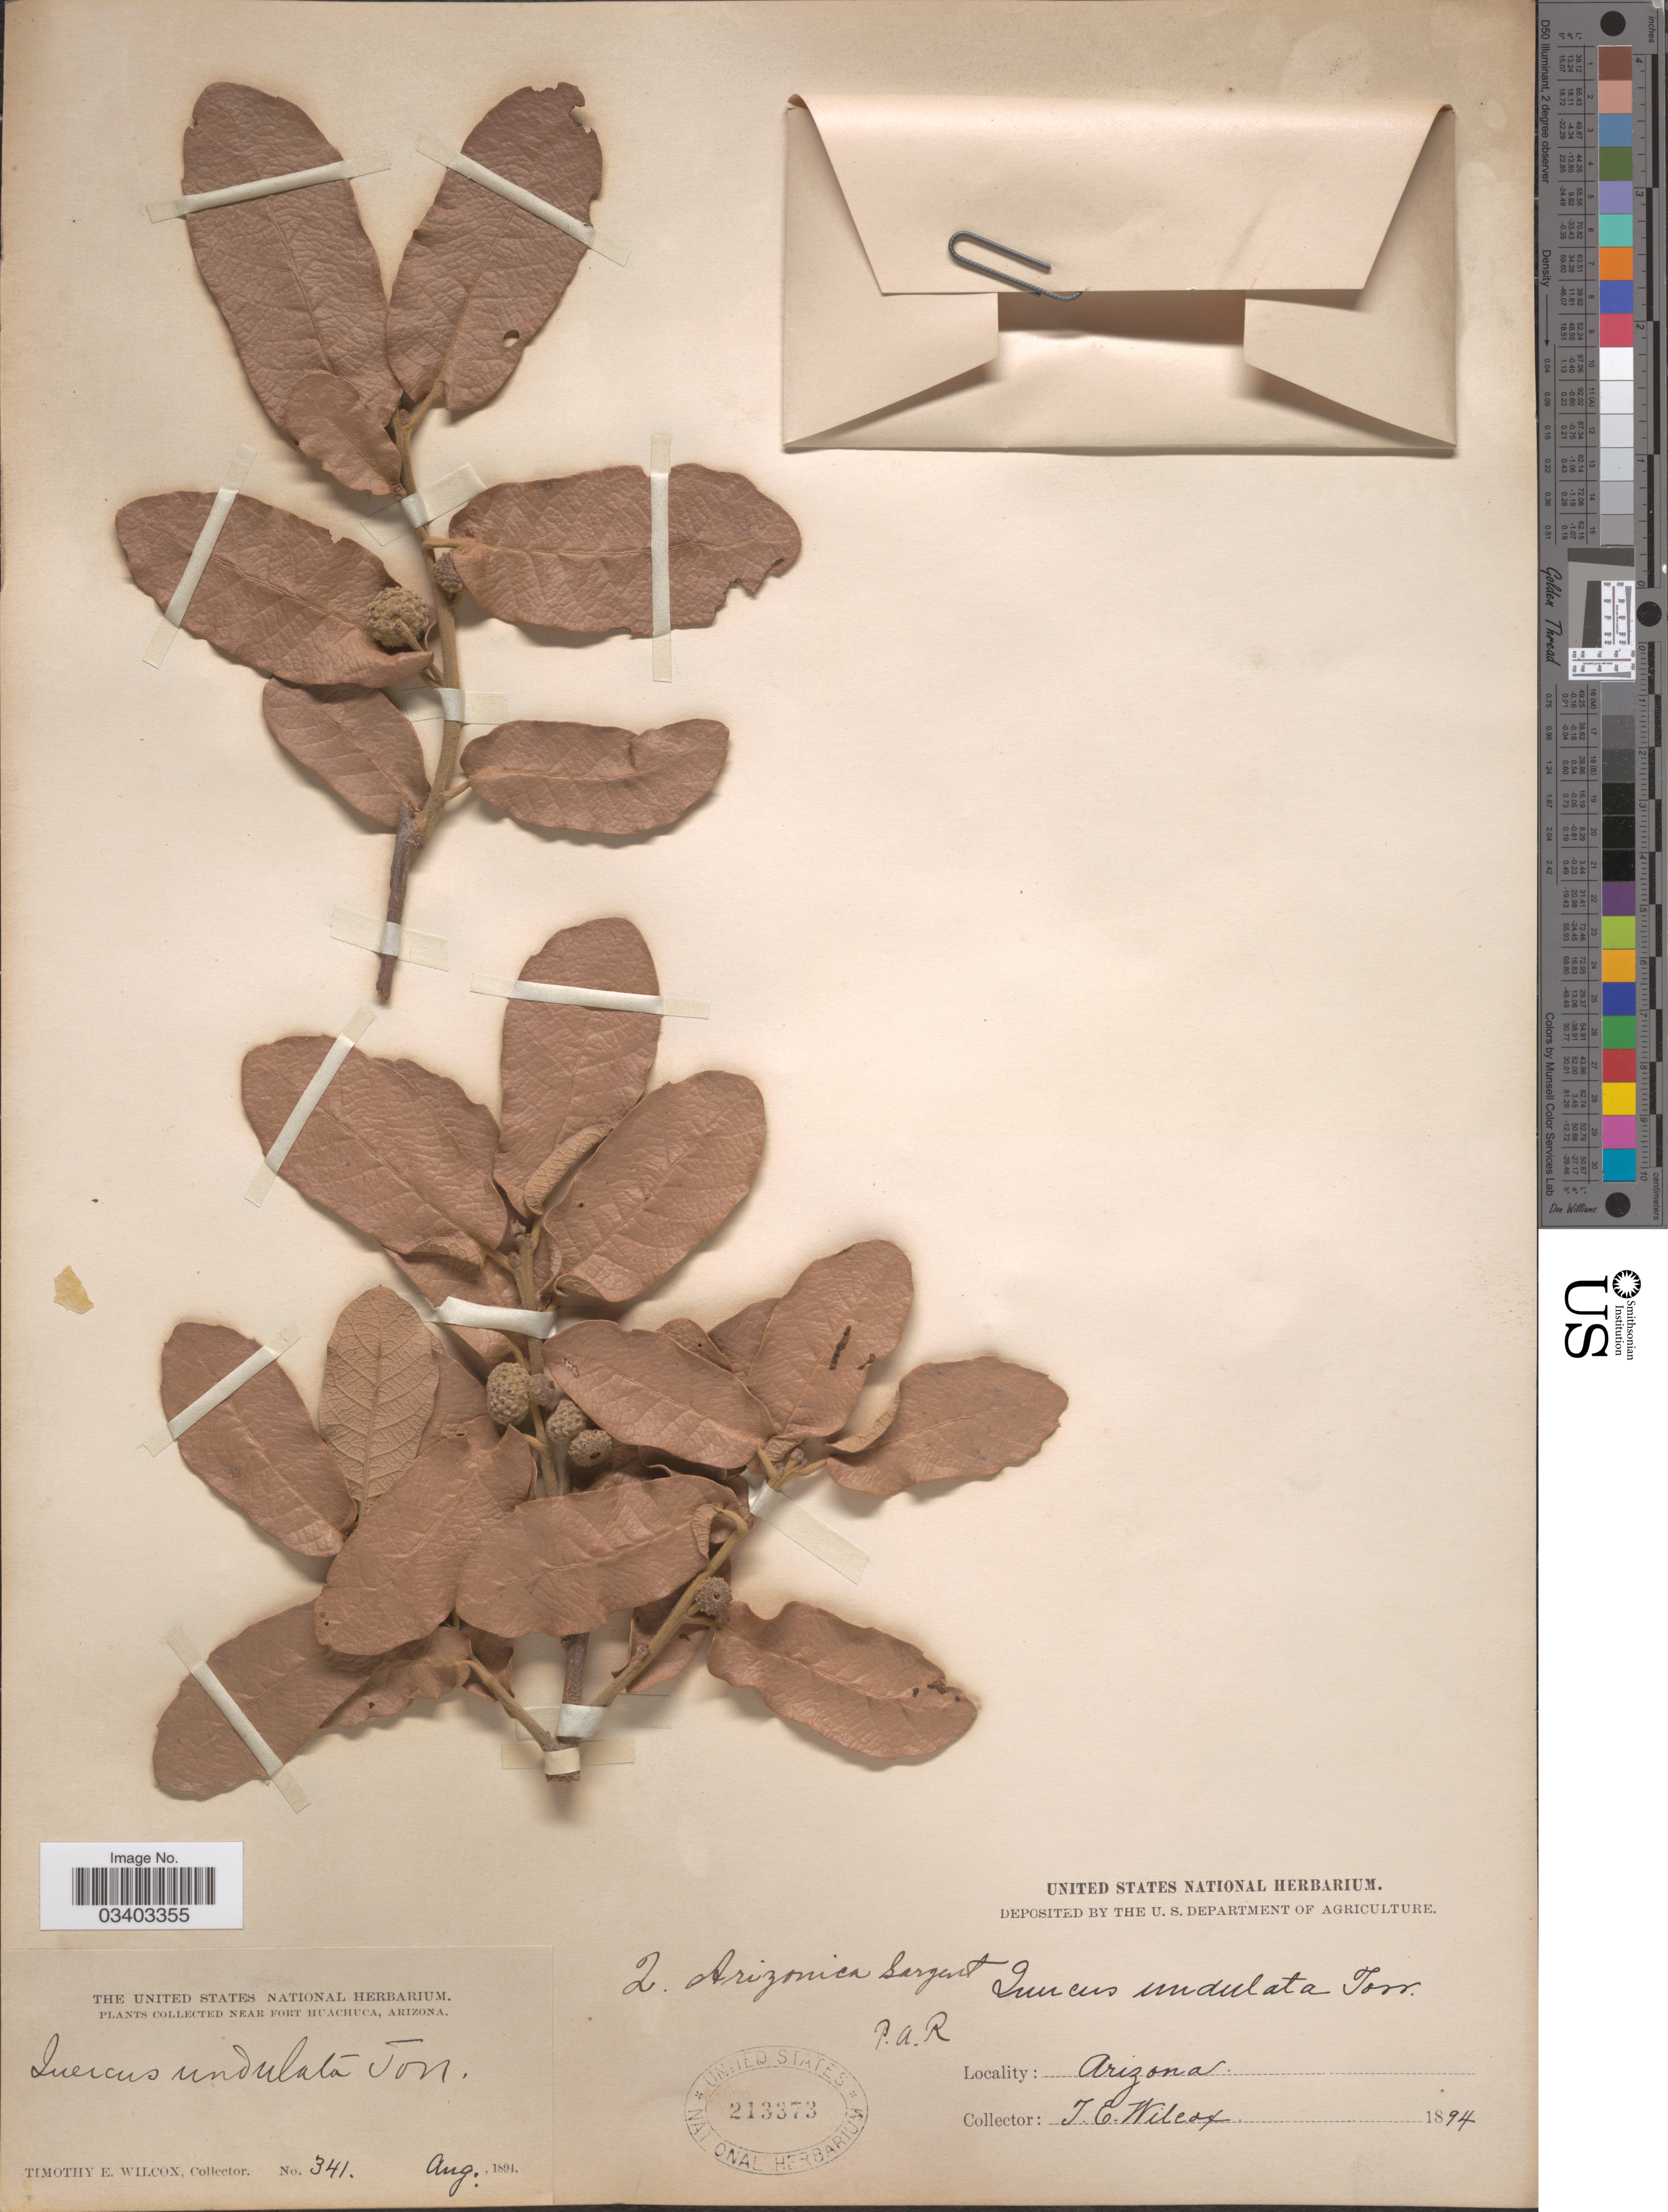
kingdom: Plantae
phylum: Tracheophyta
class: Magnoliopsida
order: Fagales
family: Fagaceae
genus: Quercus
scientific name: Quercus arizonica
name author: Sarg.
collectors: T. E. Wilcox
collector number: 341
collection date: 1894-08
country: United States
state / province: Arizona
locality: Near Fort Huachuca.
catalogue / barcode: US 213373